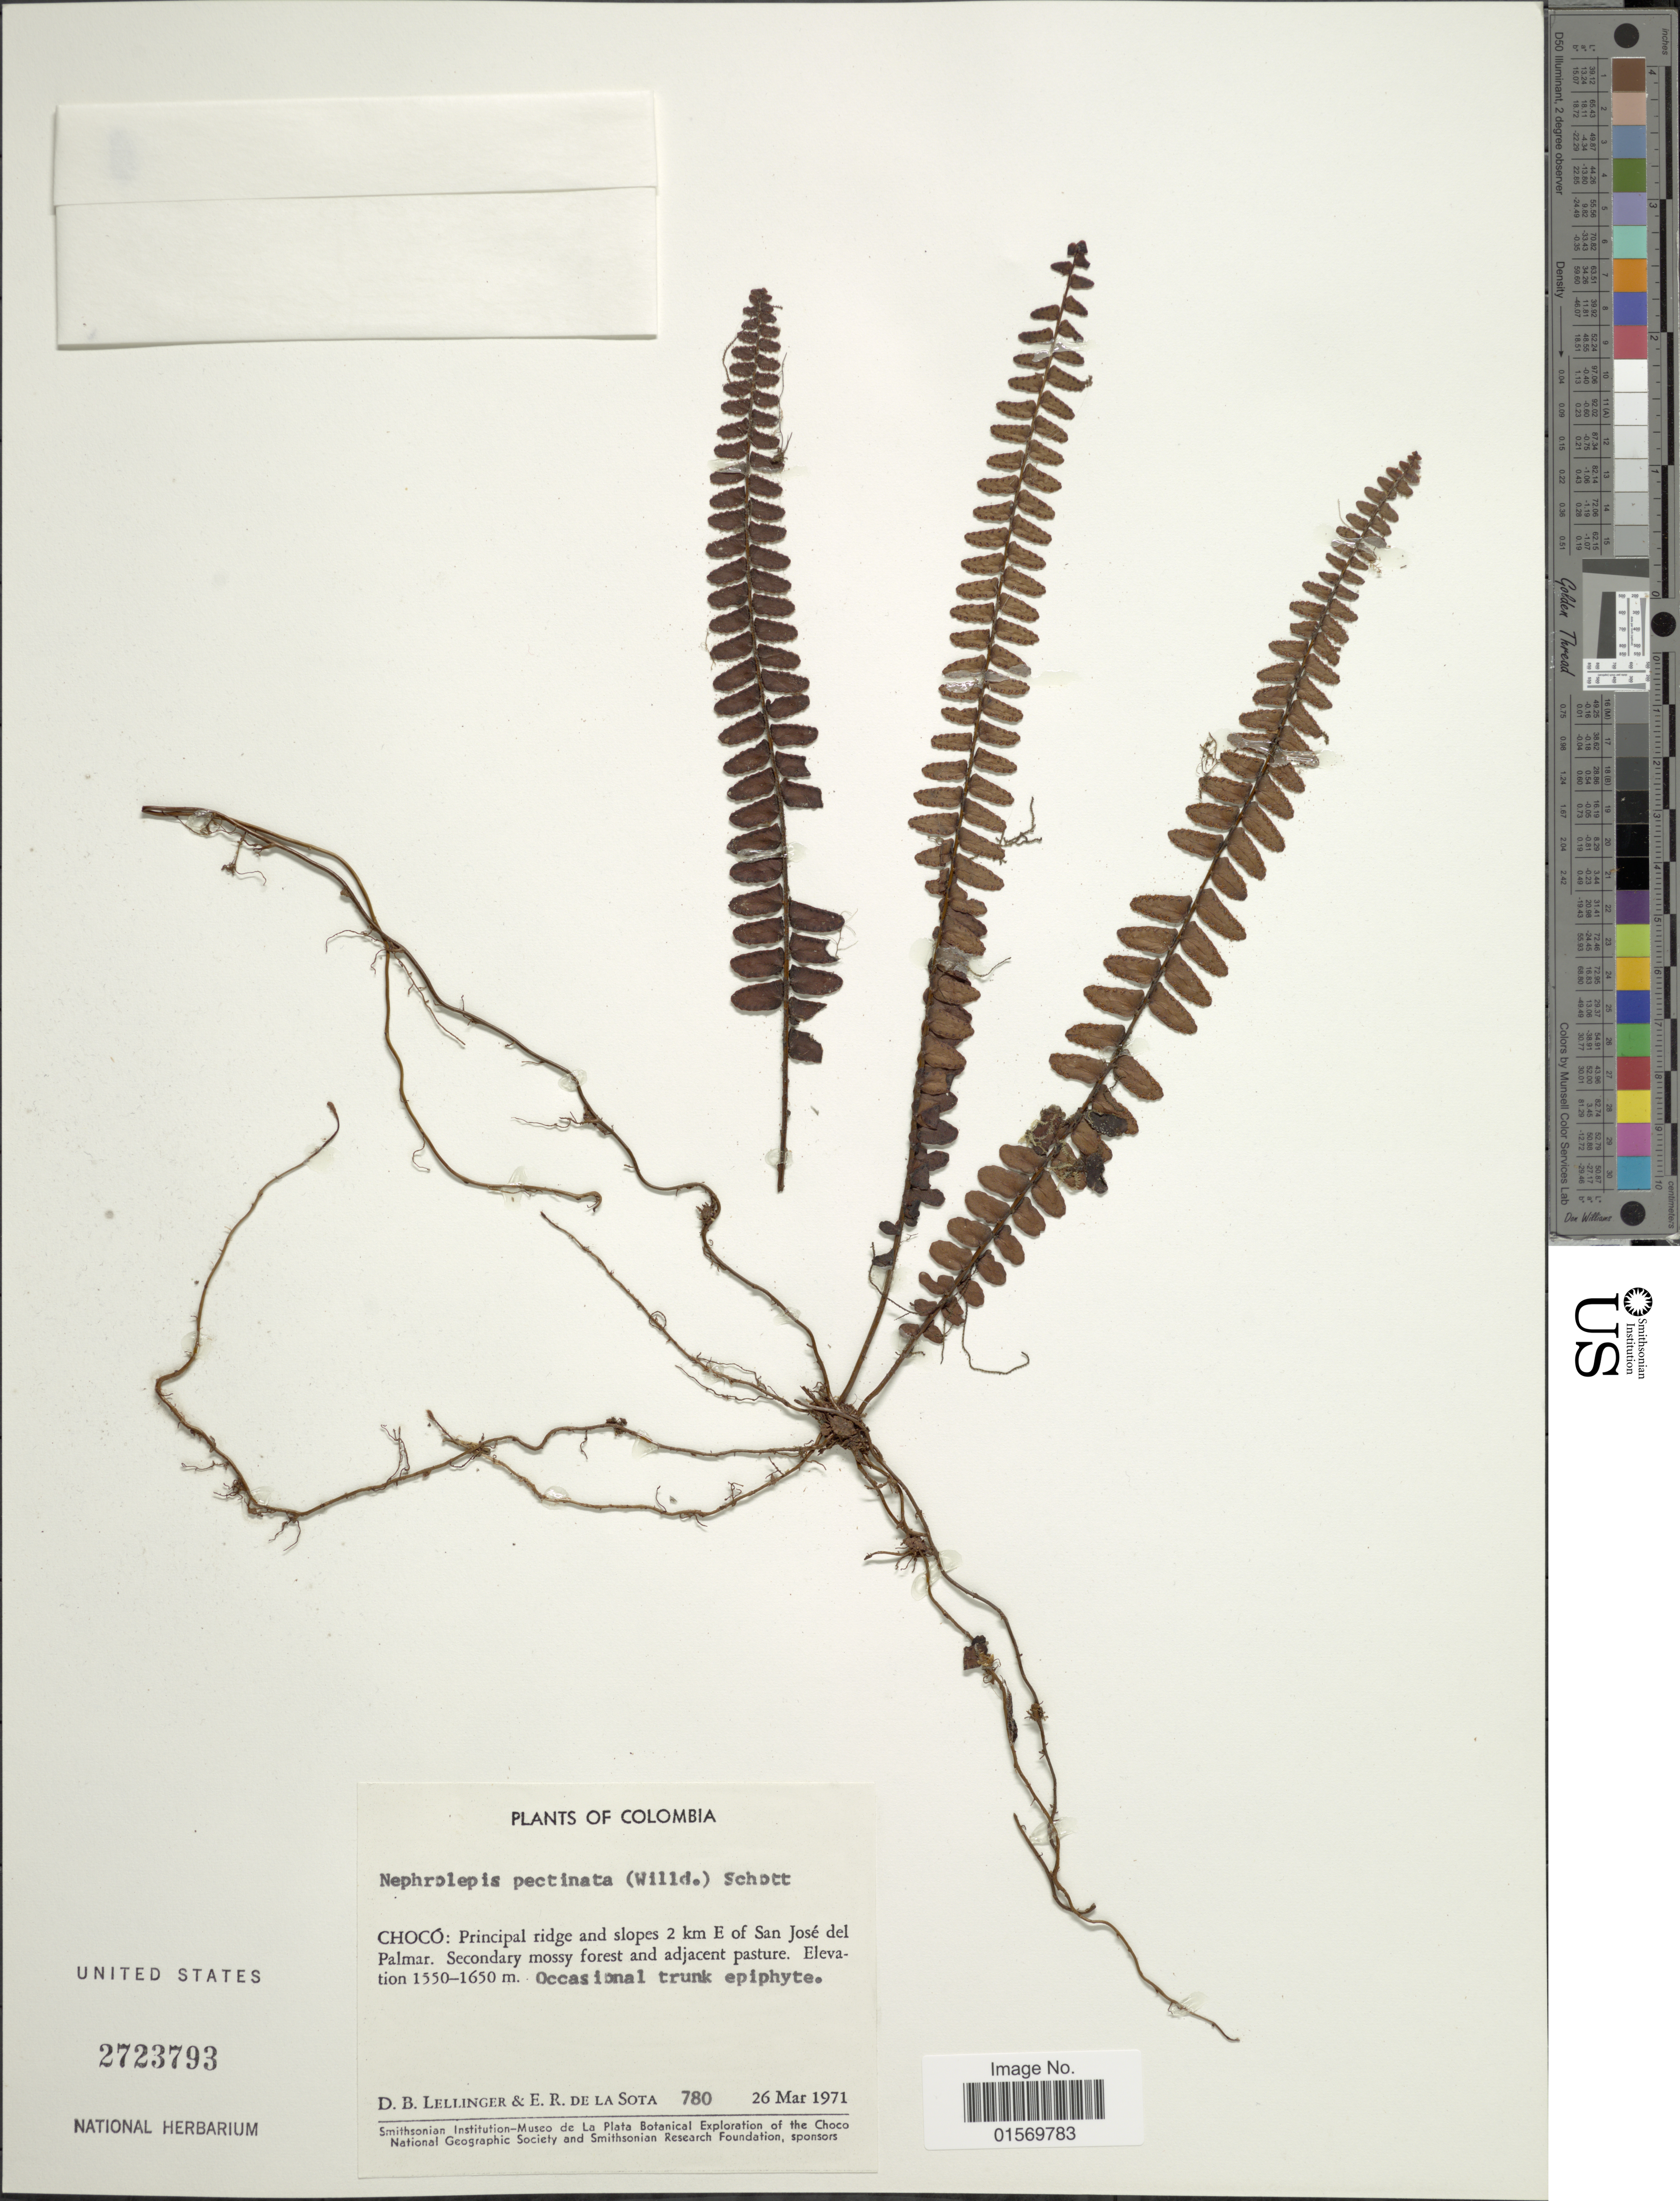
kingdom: Plantae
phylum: Tracheophyta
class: Polypodiopsida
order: Polypodiales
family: Nephrolepidaceae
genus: Nephrolepis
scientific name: Nephrolepis pectinata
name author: (Willd.) Schott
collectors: D. B. Lellinger & E. R. de la Sota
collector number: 780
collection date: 1971-03-26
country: Colombia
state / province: Chocó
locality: Principal ridge and slopes 2 km E of San Jose del Palmar.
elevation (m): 1550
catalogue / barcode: US 2723793